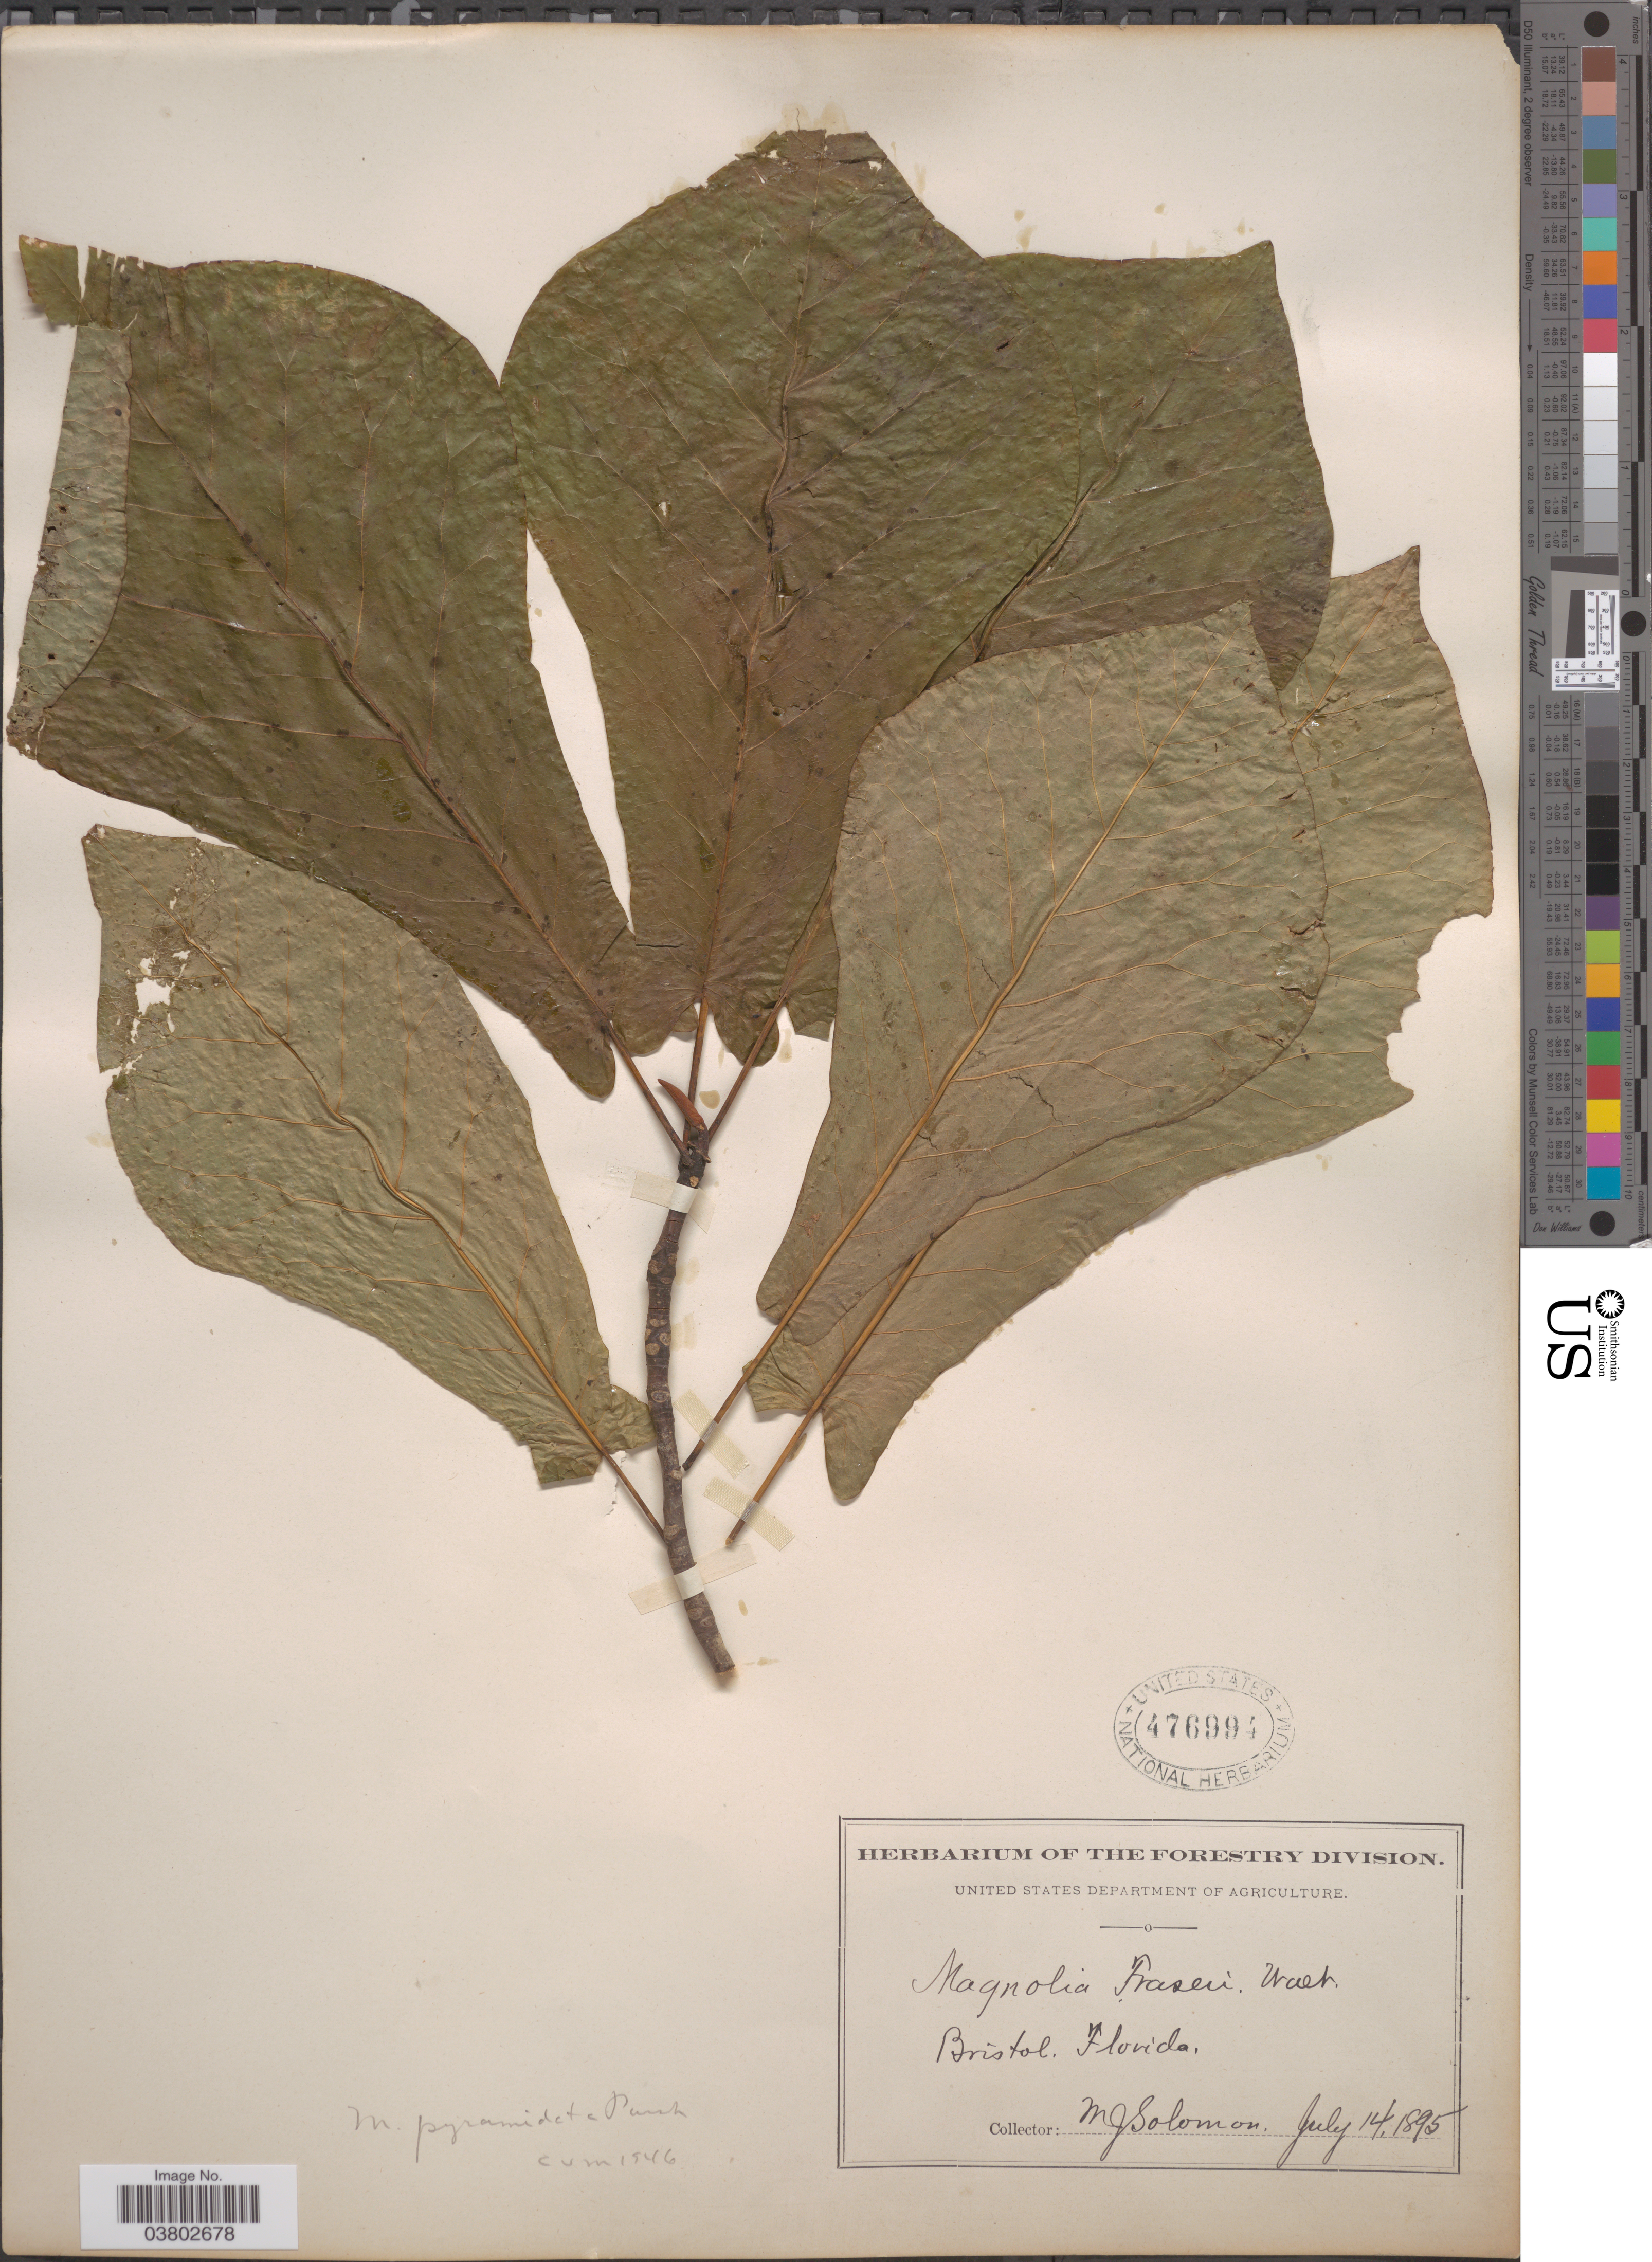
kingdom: Plantae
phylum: Tracheophyta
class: Magnoliopsida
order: Magnoliales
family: Magnoliaceae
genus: Magnolia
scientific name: Magnolia pyramidata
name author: W. Bartram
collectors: M. Solomon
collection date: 1895-07-14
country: United States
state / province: Florida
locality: Bristol.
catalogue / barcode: US 476994